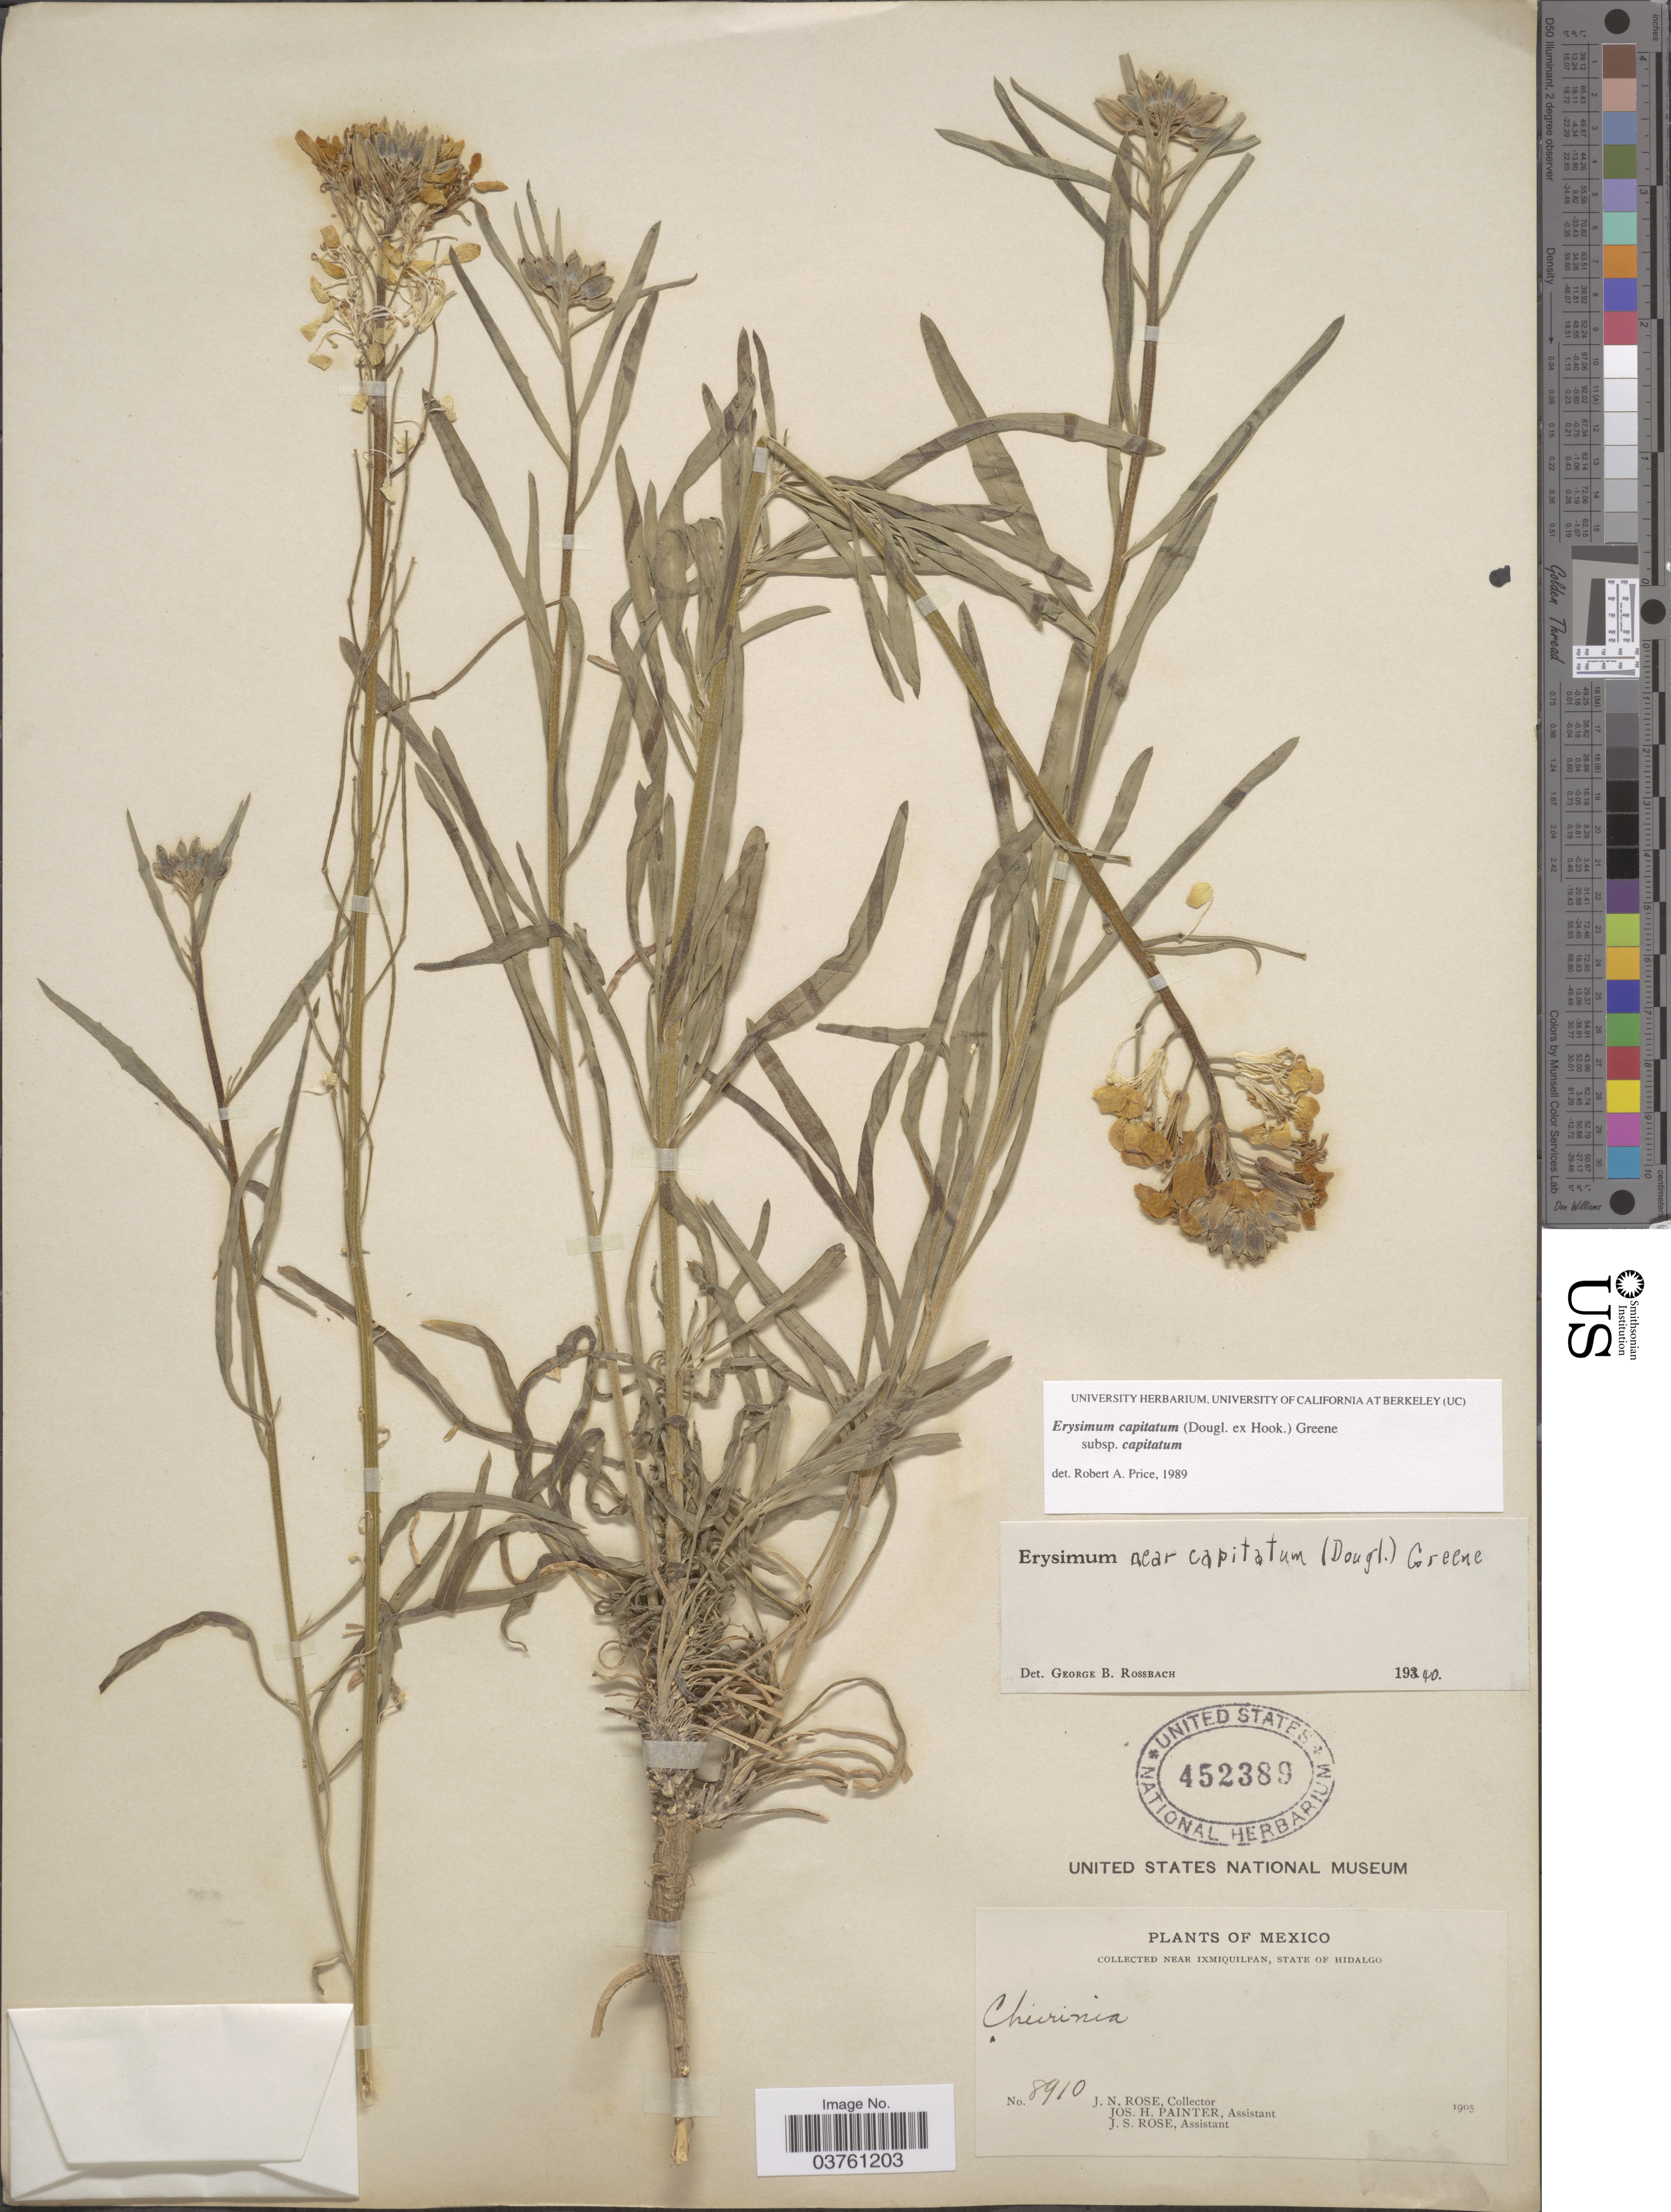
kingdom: Plantae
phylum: Tracheophyta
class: Magnoliopsida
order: Brassicales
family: Brassicaceae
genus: Erysimum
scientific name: Erysimum capitatum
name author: (Douglas ex Hook.) Greene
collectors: J. N. Rose, J. H. Painter & J. S. Rose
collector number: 8910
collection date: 1905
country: Mexico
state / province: Hidalgo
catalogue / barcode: US 452389